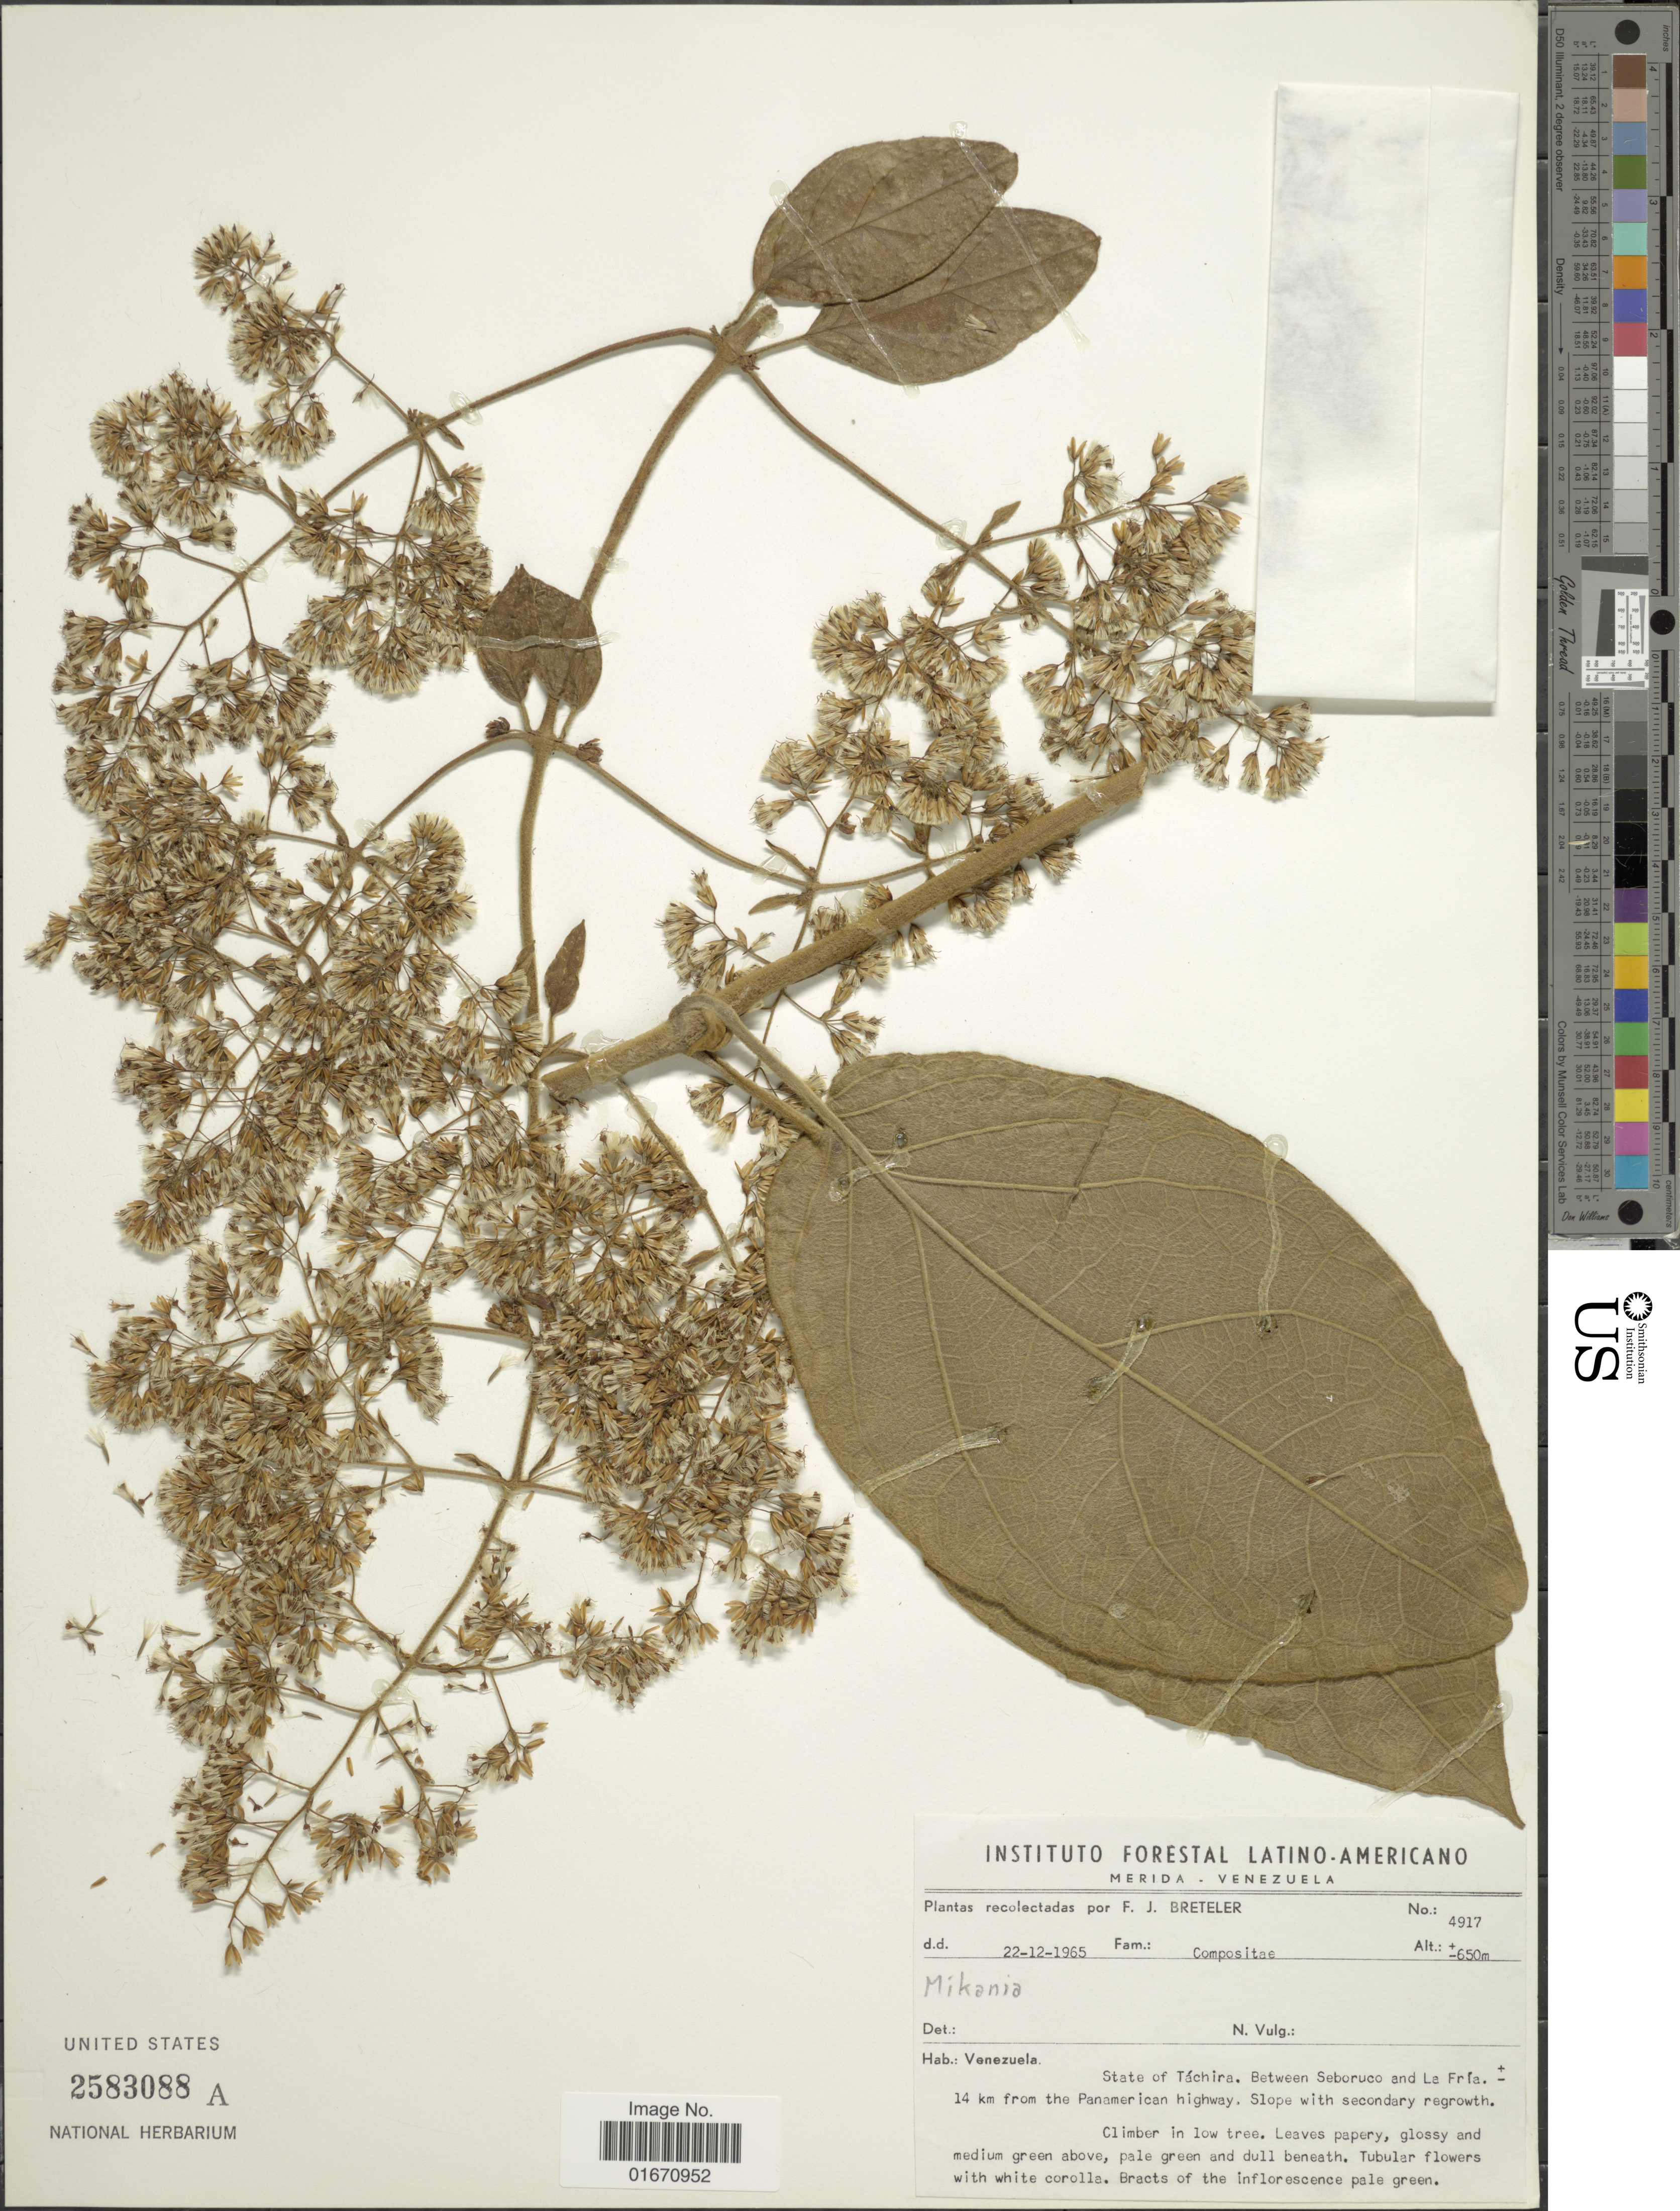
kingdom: Plantae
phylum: Tracheophyta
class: Magnoliopsida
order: Asterales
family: Asteraceae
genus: Mikania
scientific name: Mikania banisteriae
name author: DC.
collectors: F. J. Breteler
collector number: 4917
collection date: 1965-12-22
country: Venezuela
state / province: Tachira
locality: Between Seboruco and La Fria ± 14 km from the Panamerican Highway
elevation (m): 650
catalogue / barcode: US 2583088A